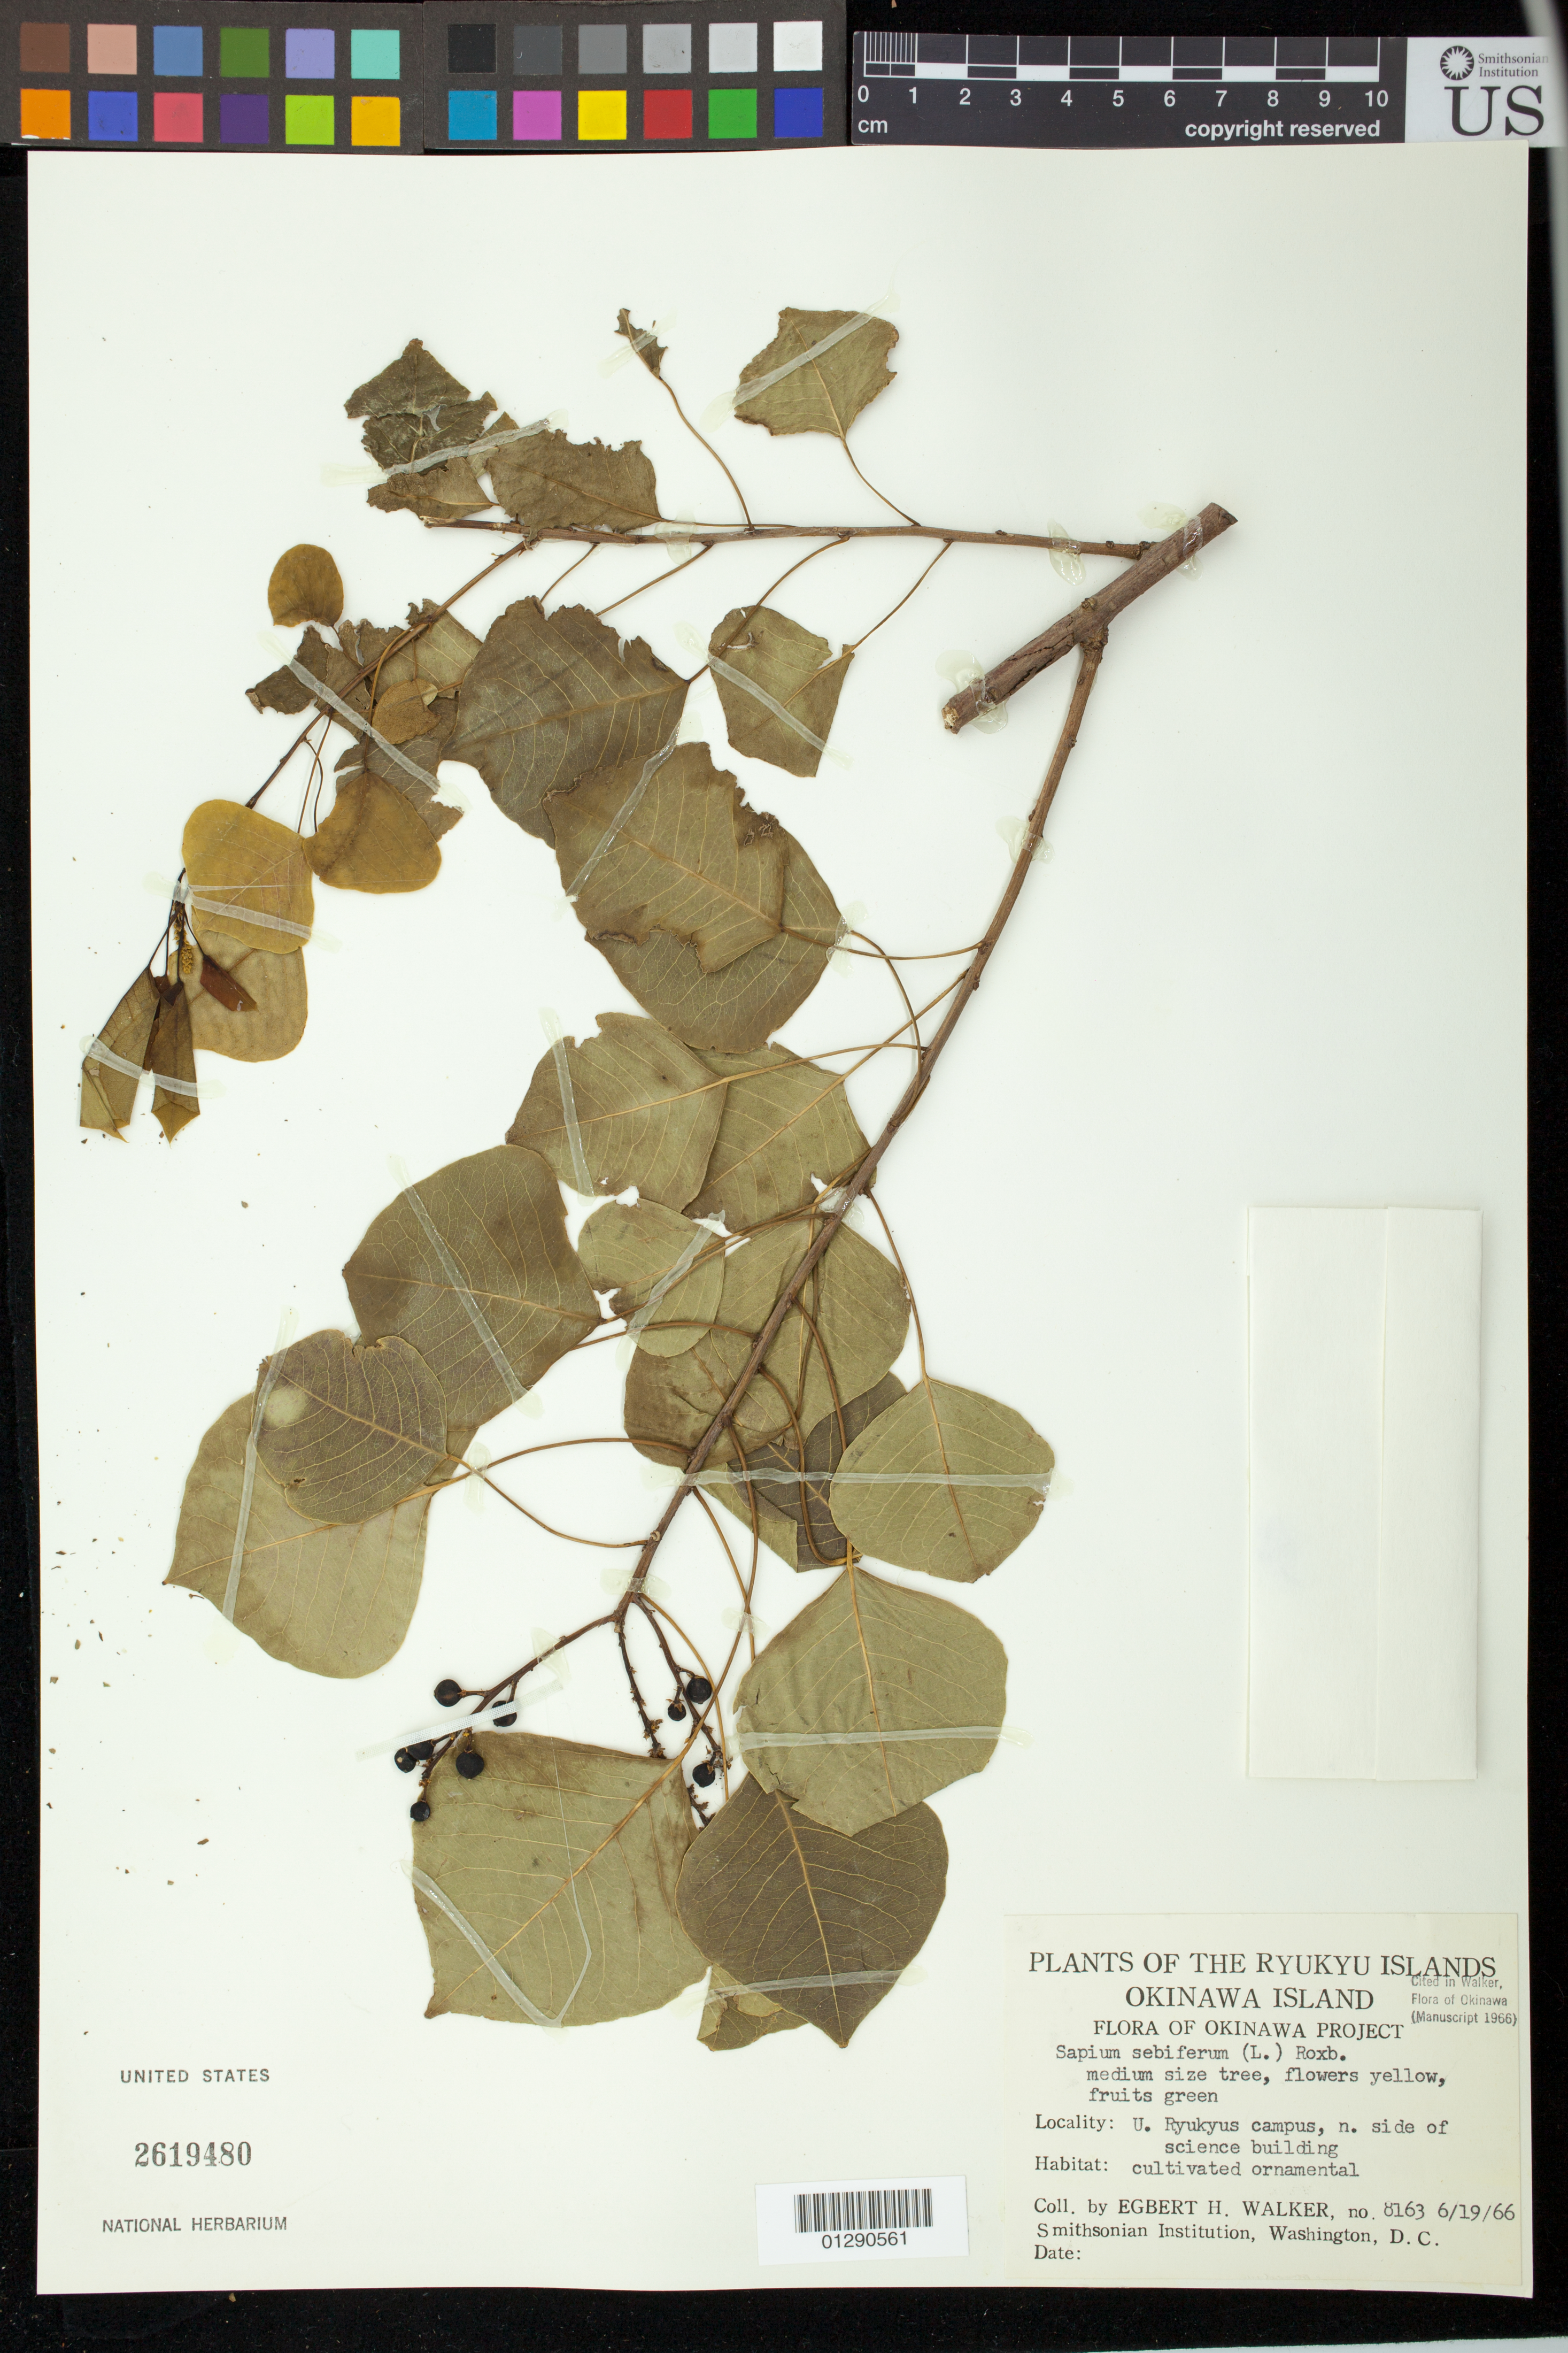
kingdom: Plantae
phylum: Tracheophyta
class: Magnoliopsida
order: Malpighiales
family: Euphorbiaceae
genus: Sapium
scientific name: Sapium sebiferum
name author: (L.) Roxb.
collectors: E. H. Walker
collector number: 8163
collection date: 1966-06-19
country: Japan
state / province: Okinawa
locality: U. Ryukyus campus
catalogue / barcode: US 2619480